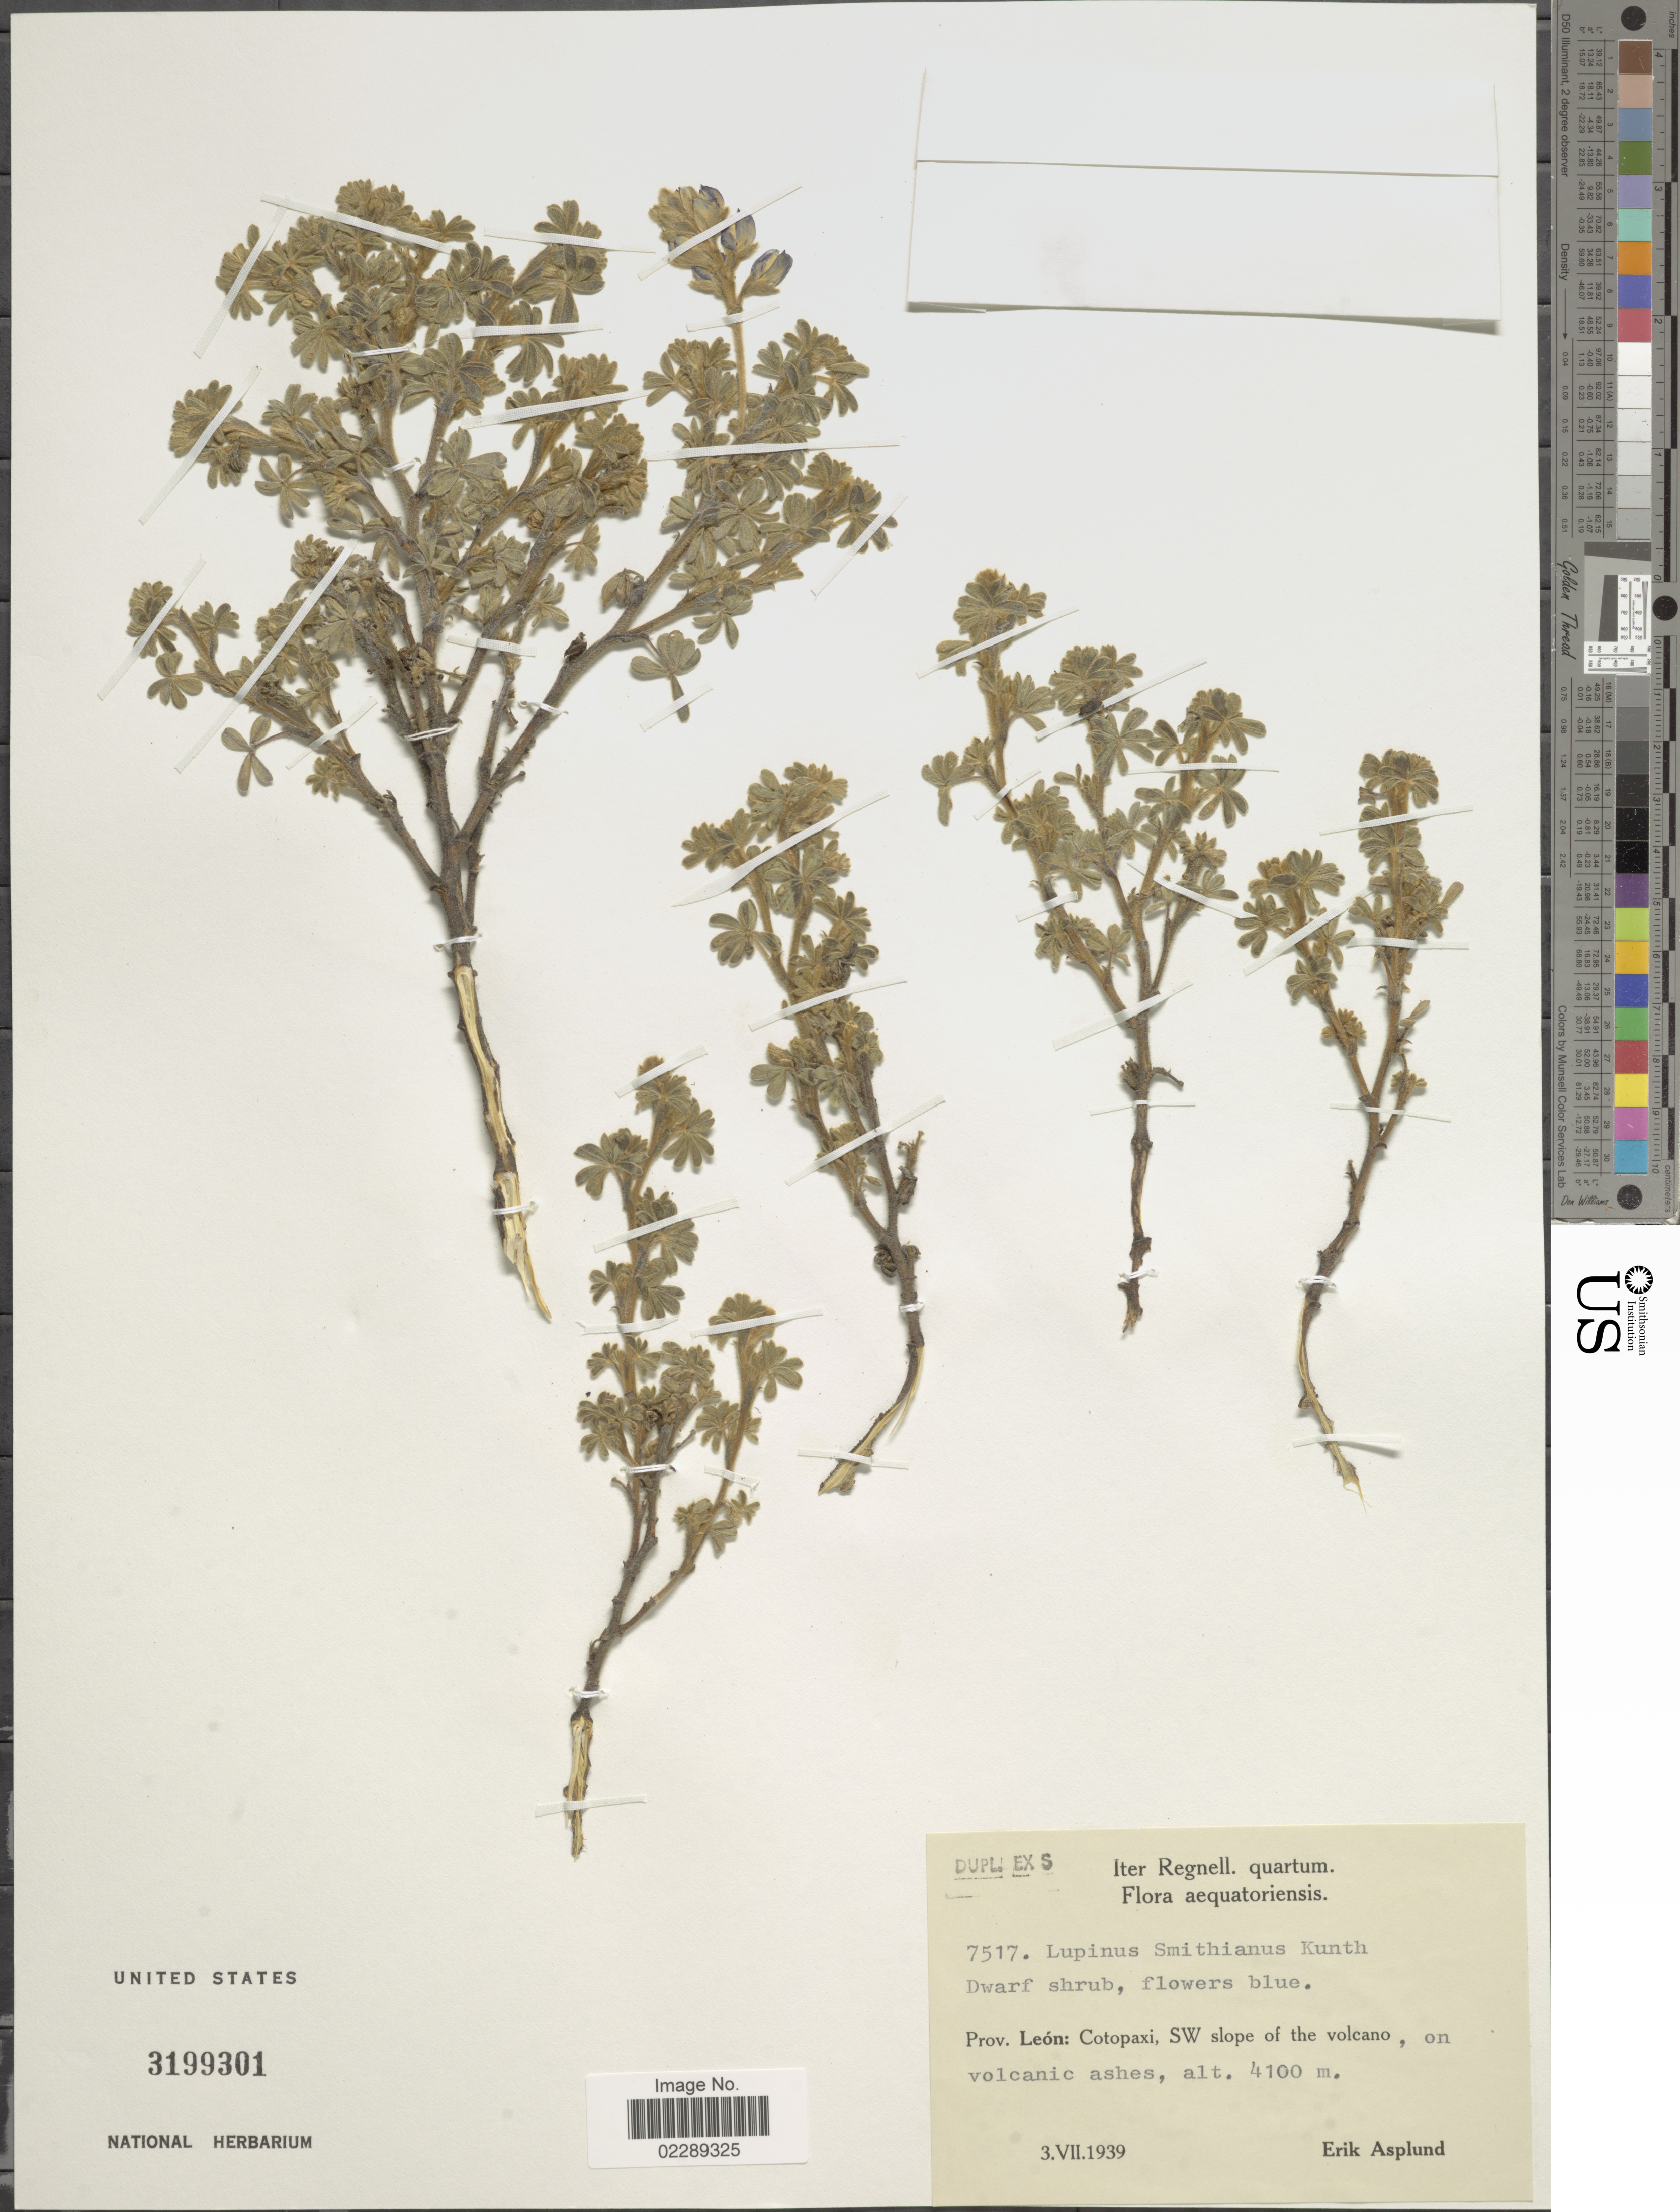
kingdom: Plantae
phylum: Tracheophyta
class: Magnoliopsida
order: Fabales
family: Fabaceae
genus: Lupinus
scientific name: Lupinus smithianus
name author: Kunth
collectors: E. Asplund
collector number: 7517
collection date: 1939-07-03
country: Ecuador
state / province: Cotopaxi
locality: Prov. León: Cotopaxi, SW slope of the volcano, on volcanic ashes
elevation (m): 4100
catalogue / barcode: US 3199301